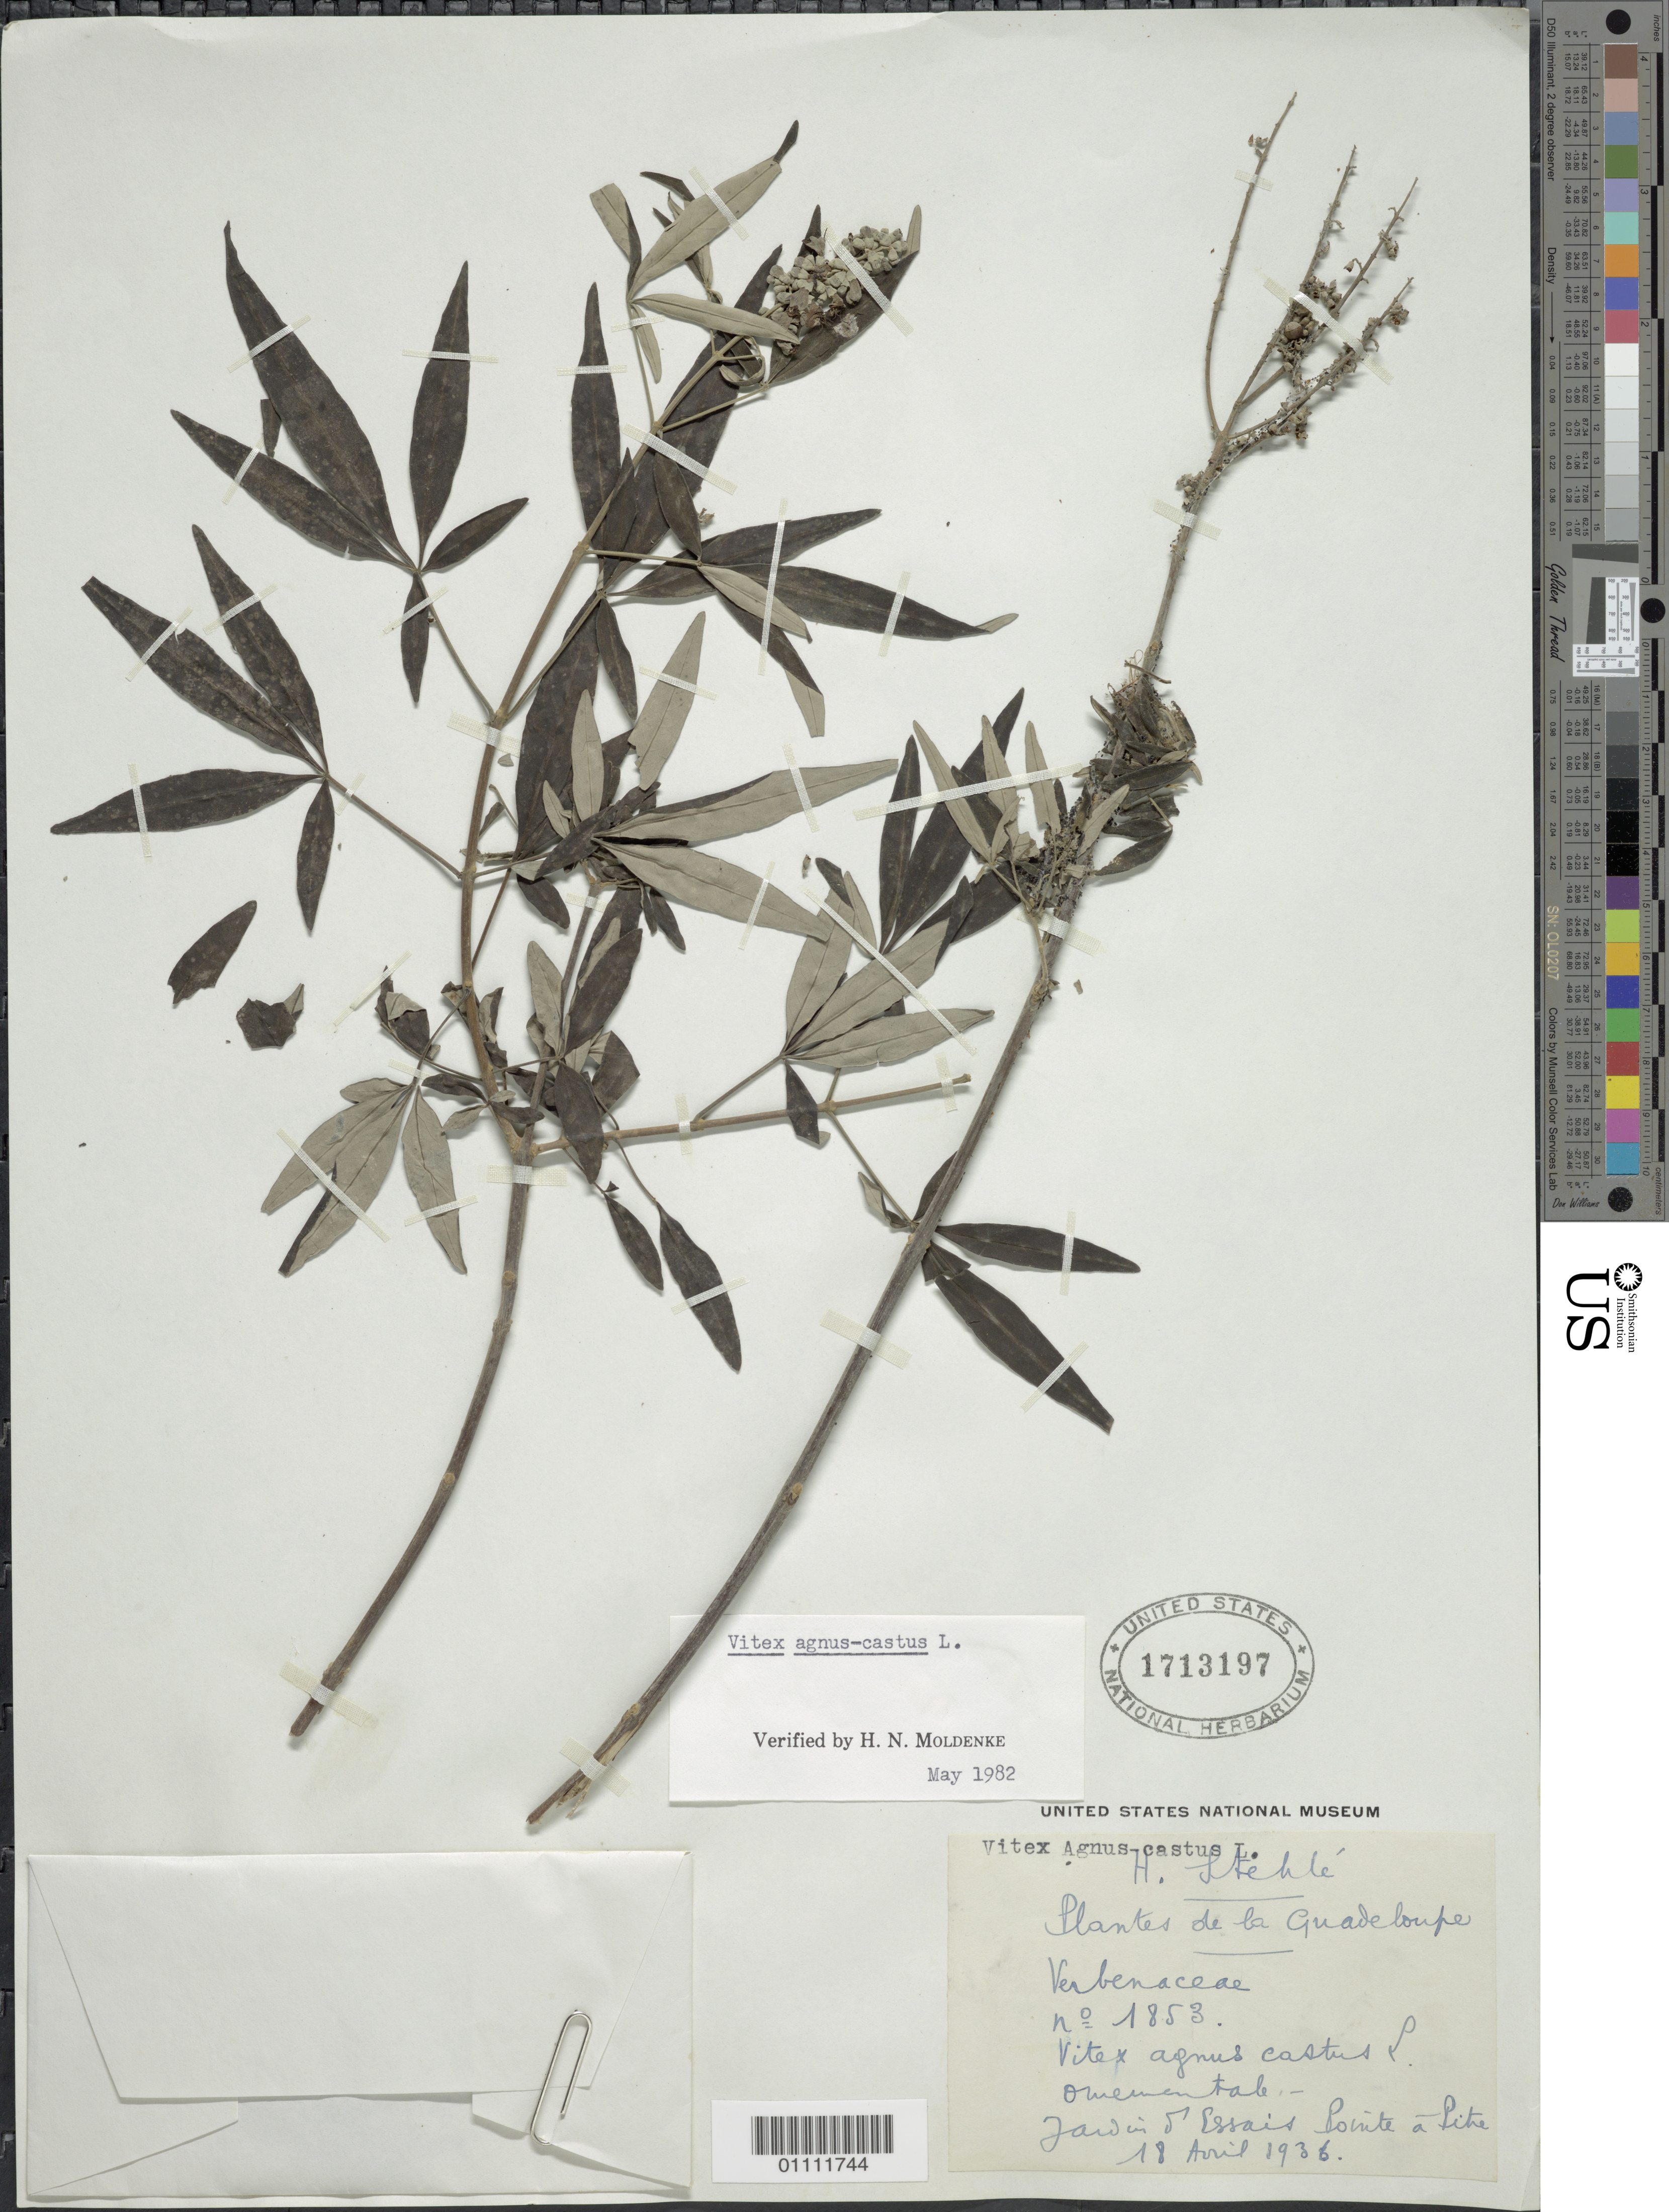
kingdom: Plantae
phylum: Tracheophyta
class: Magnoliopsida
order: Lamiales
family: Lamiaceae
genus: Vitex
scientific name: Vitex agnus-castus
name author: L.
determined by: Moldenke, H. N.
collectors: H. Stehlé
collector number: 1853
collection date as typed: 18 Apr 1938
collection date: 1938-04-18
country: Guadeloupe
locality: Pointe a Pitre, Jardin de Essais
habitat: Garden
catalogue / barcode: US 1713197